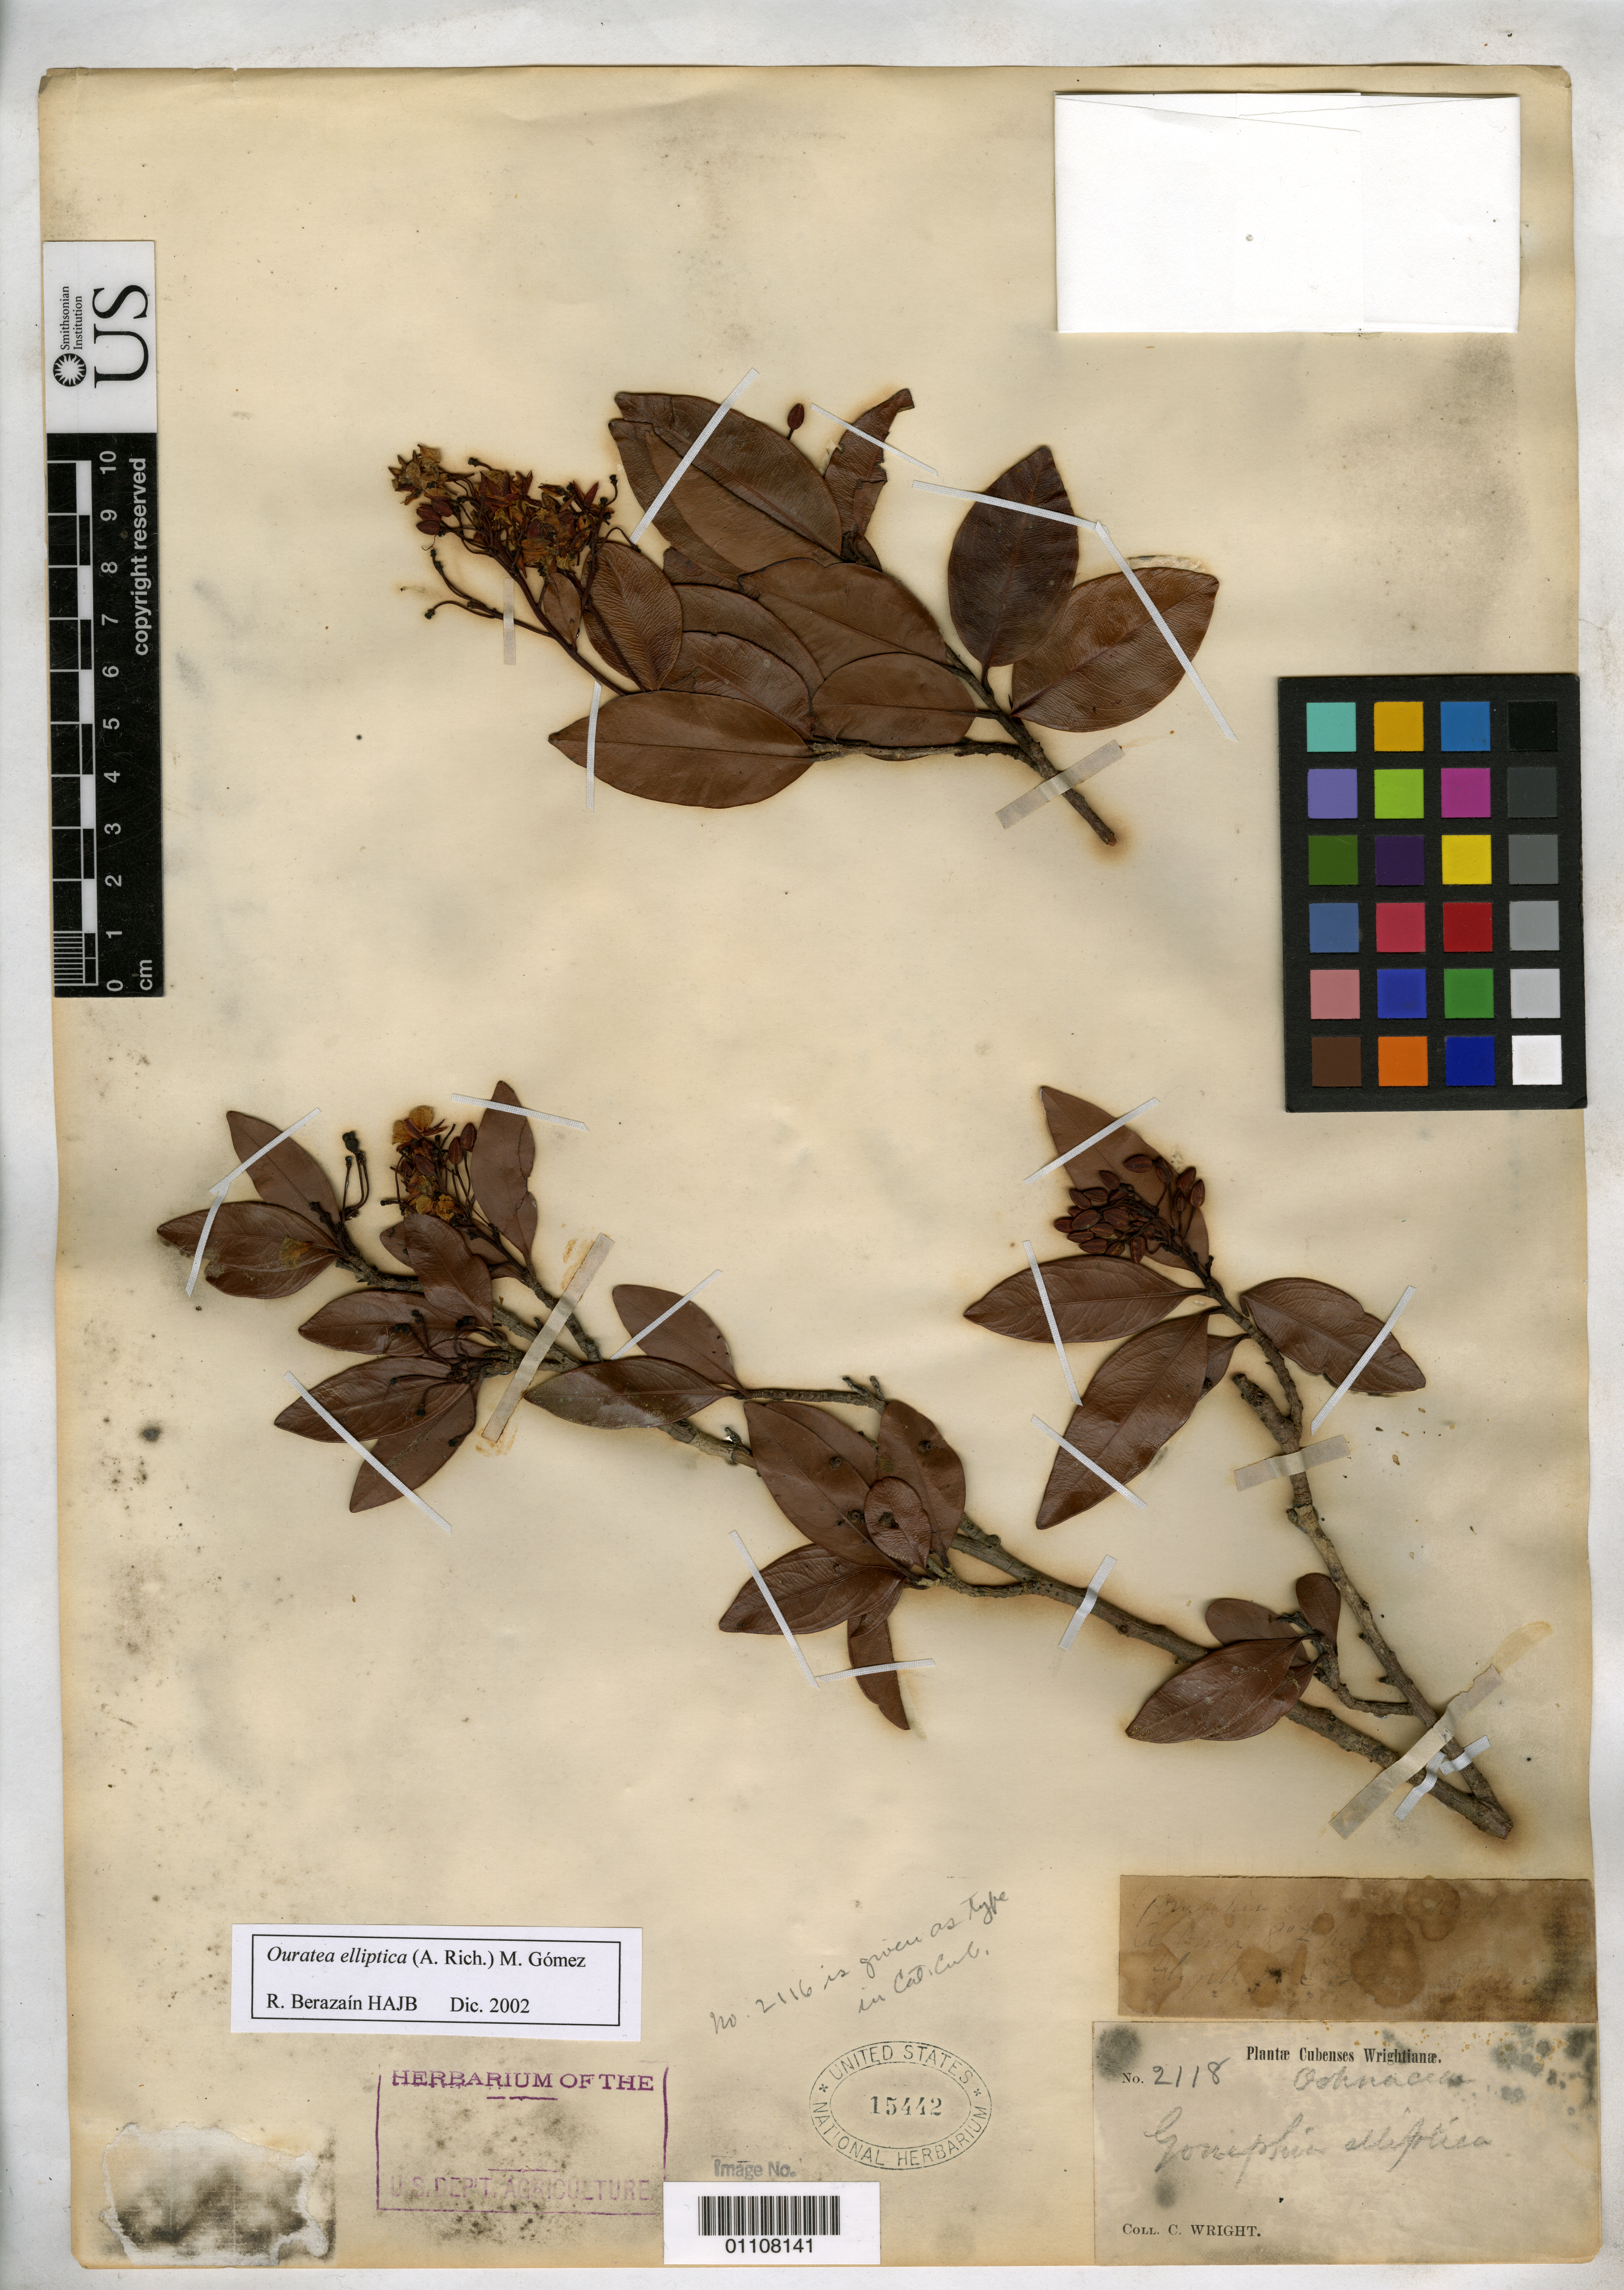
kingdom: Plantae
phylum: Tracheophyta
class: Magnoliopsida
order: Malpighiales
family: Ochnaceae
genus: Gomphia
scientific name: Gomphia elliptica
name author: A. Rich.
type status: Possible Type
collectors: C. Wright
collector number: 2118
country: Cuba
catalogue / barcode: US 15442